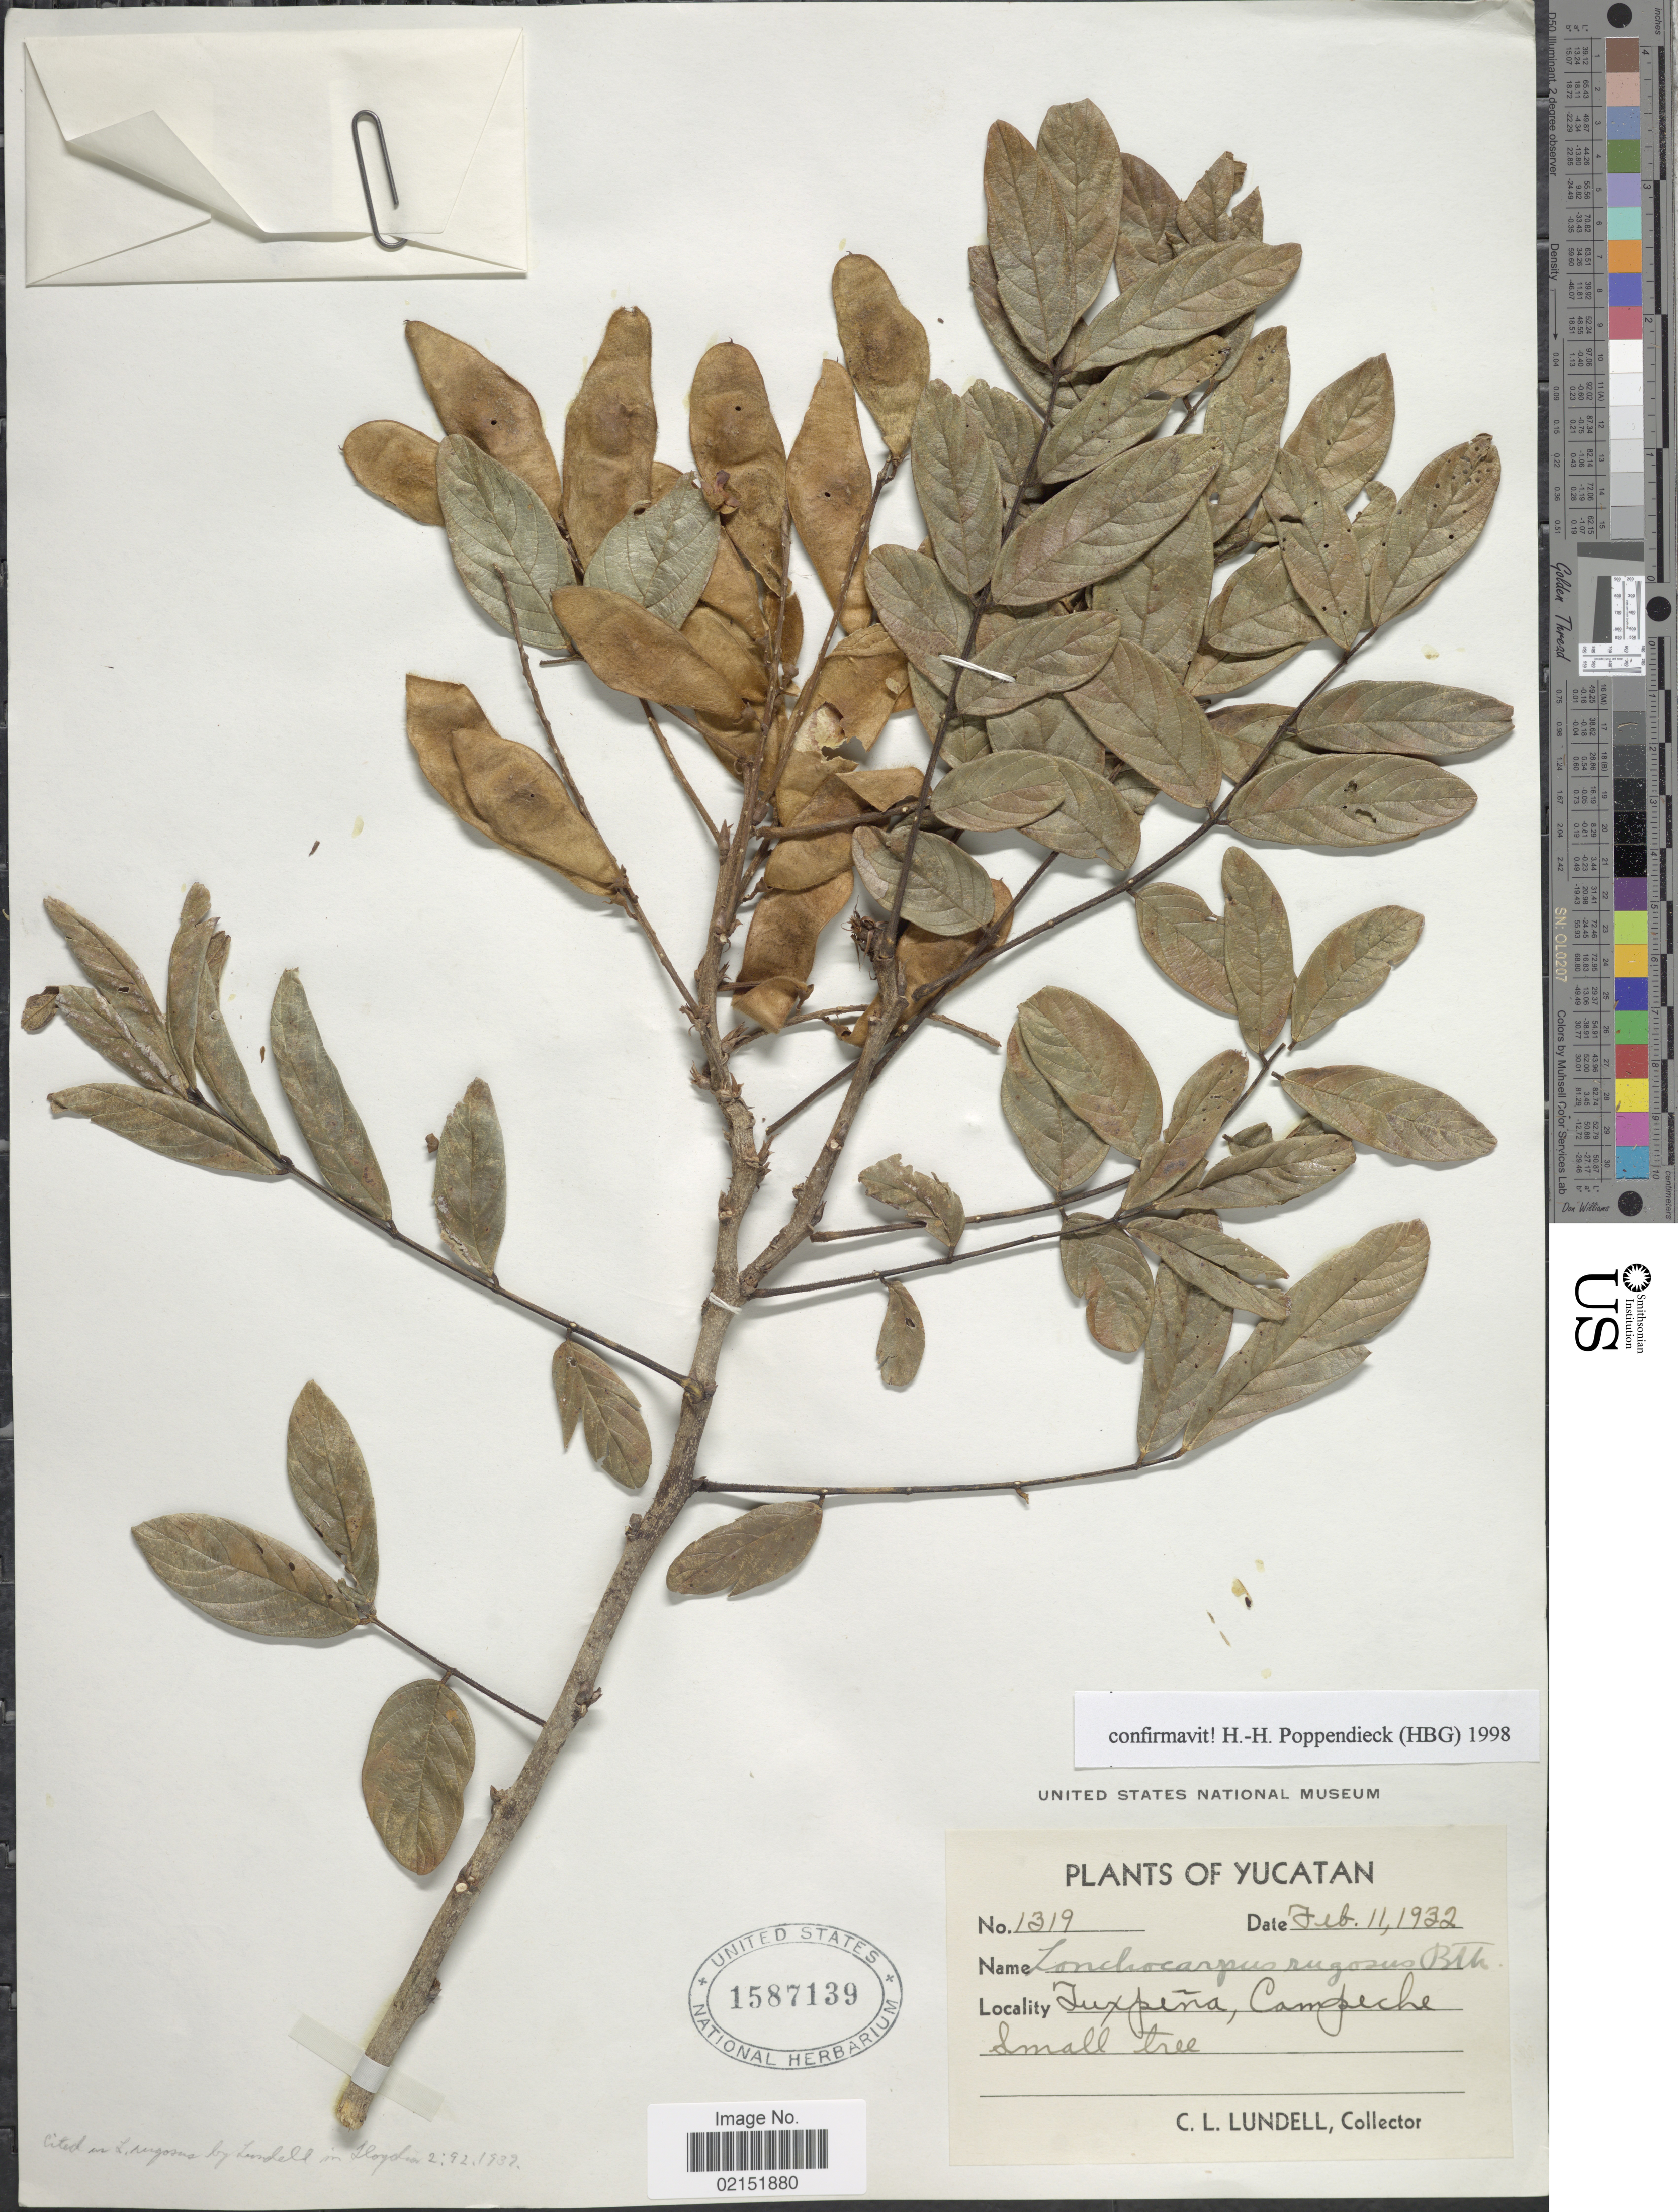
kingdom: Plantae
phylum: Tracheophyta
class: Magnoliopsida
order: Fabales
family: Fabaceae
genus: Lonchocarpus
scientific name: Lonchocarpus rugosus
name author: Benth.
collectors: C. L. Lundell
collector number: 1319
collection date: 1932-02-11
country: Mexico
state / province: Yucatán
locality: Tuxpena, Campeche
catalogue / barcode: US 15897139